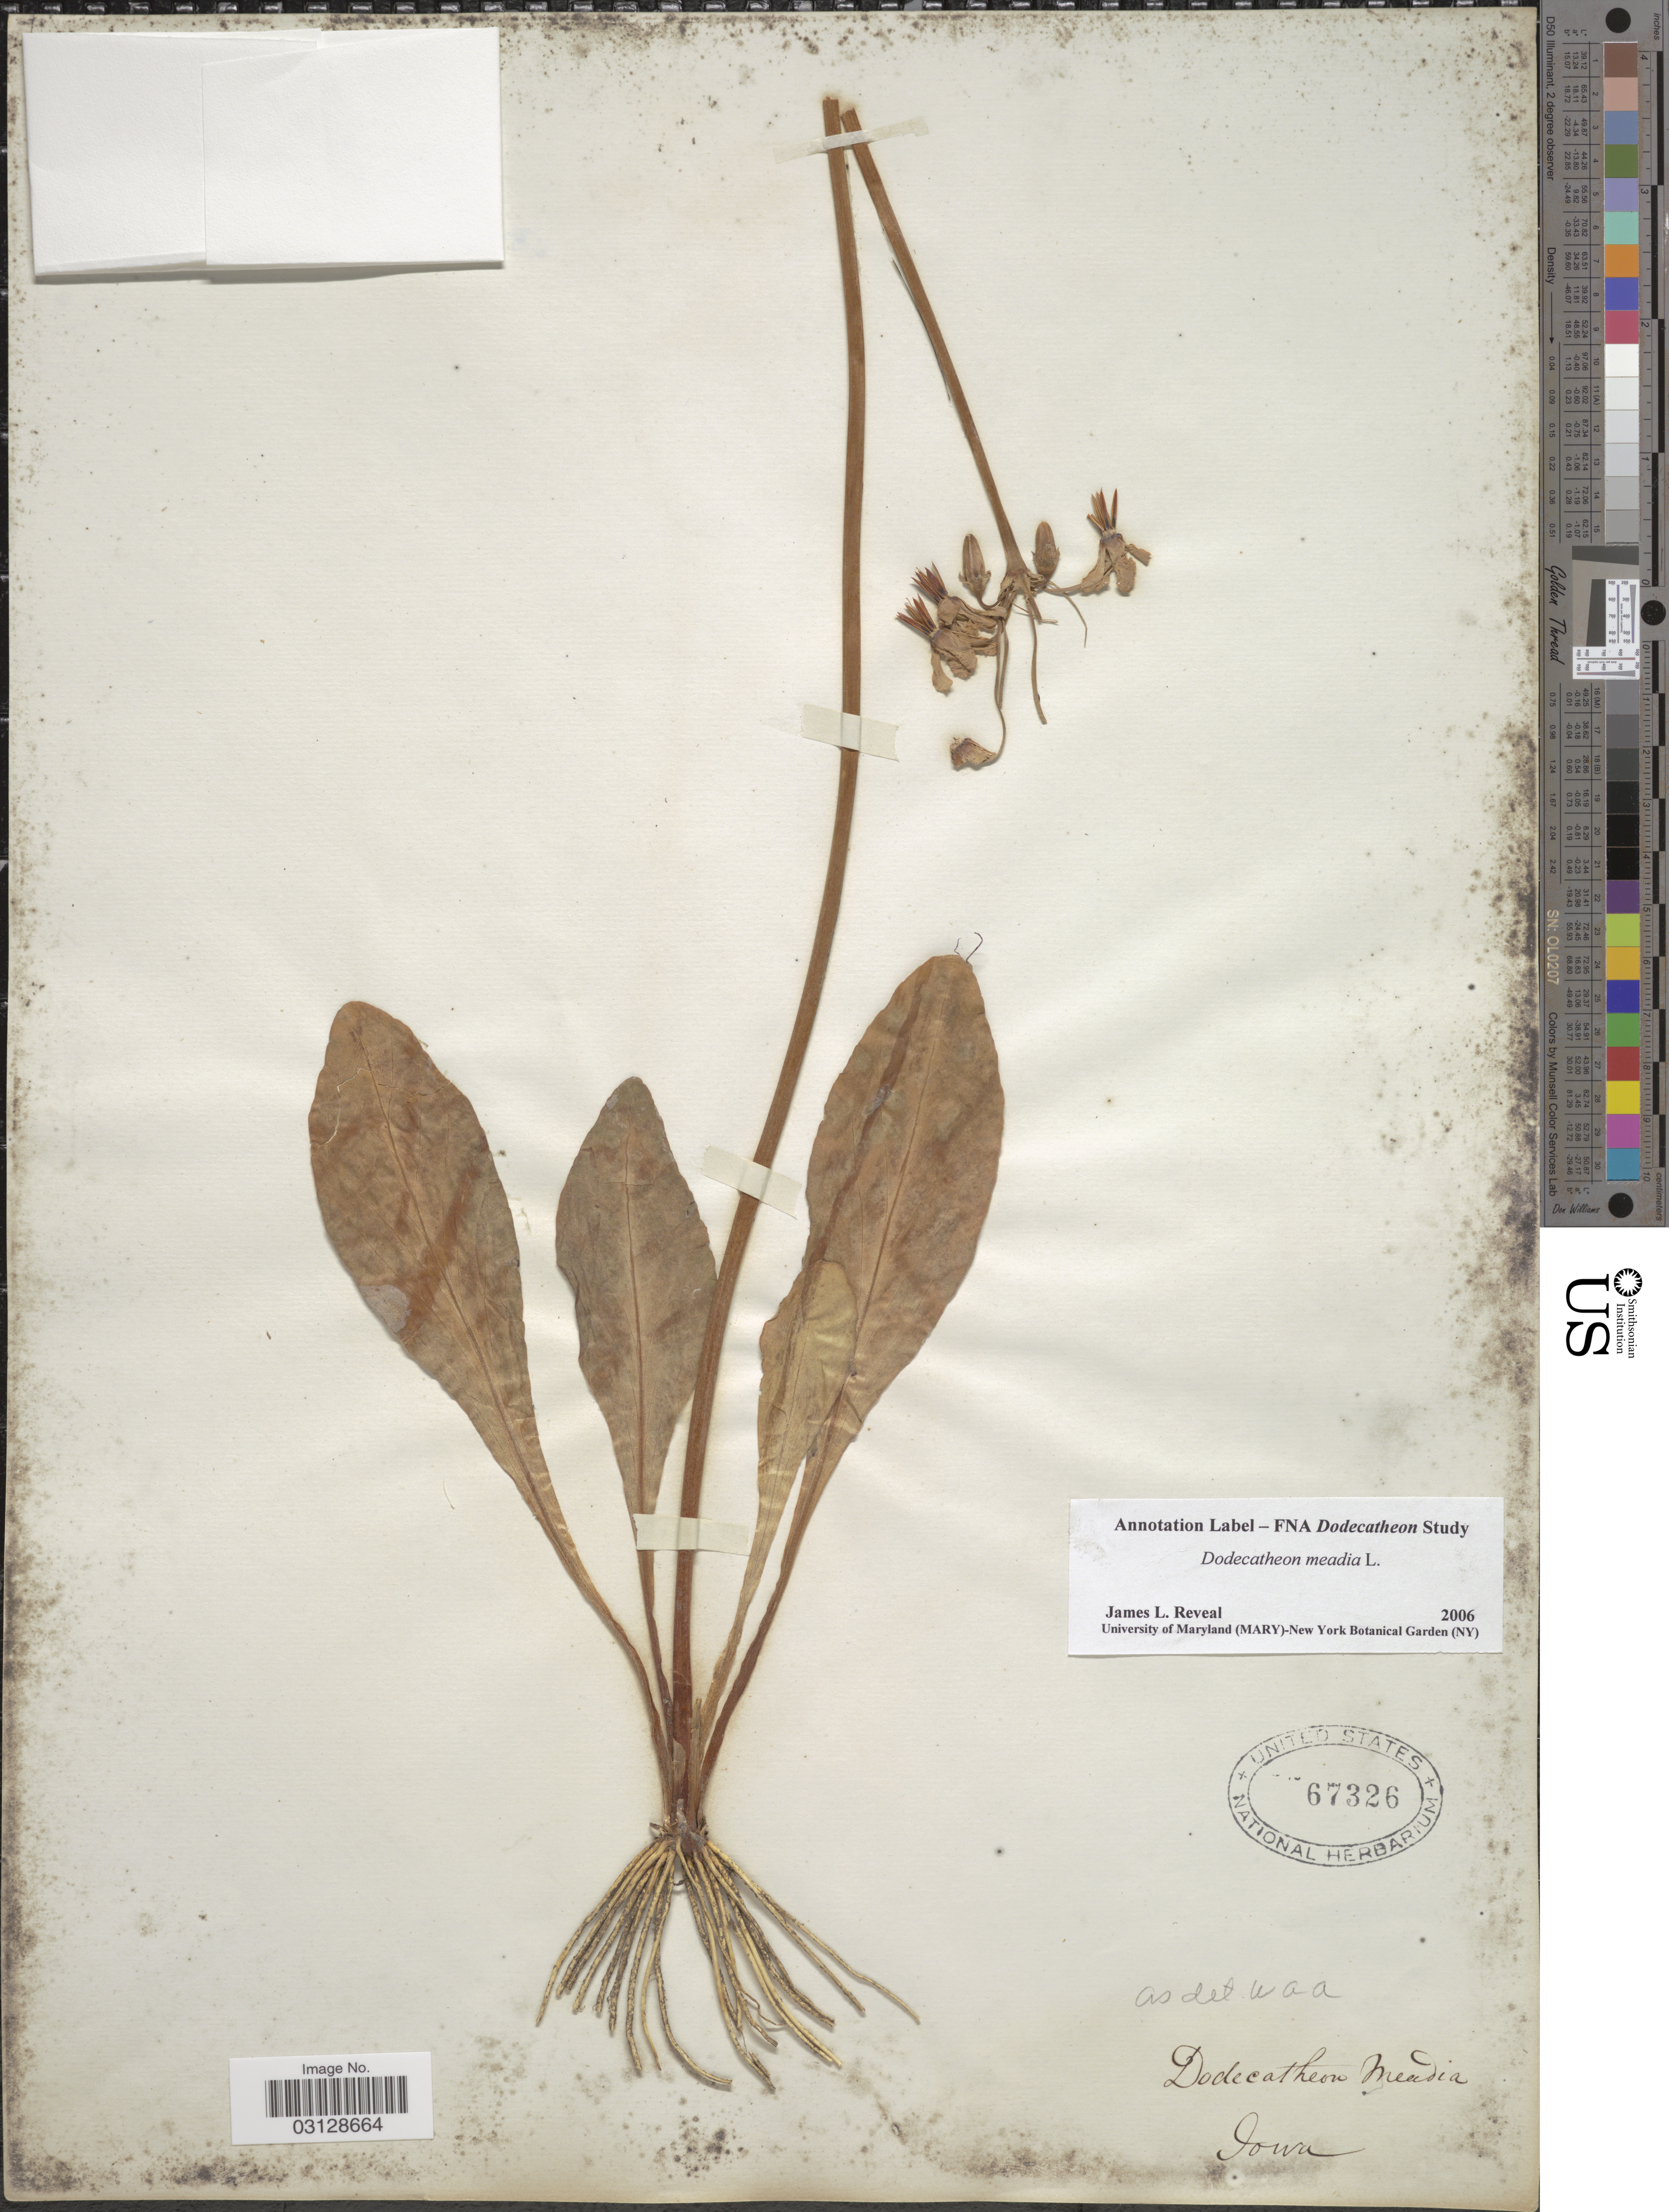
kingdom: Plantae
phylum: Tracheophyta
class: Magnoliopsida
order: Ericales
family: Primulaceae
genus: Dodecatheon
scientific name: Dodecatheon meadia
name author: L.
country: United States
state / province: Iowa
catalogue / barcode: US 67326